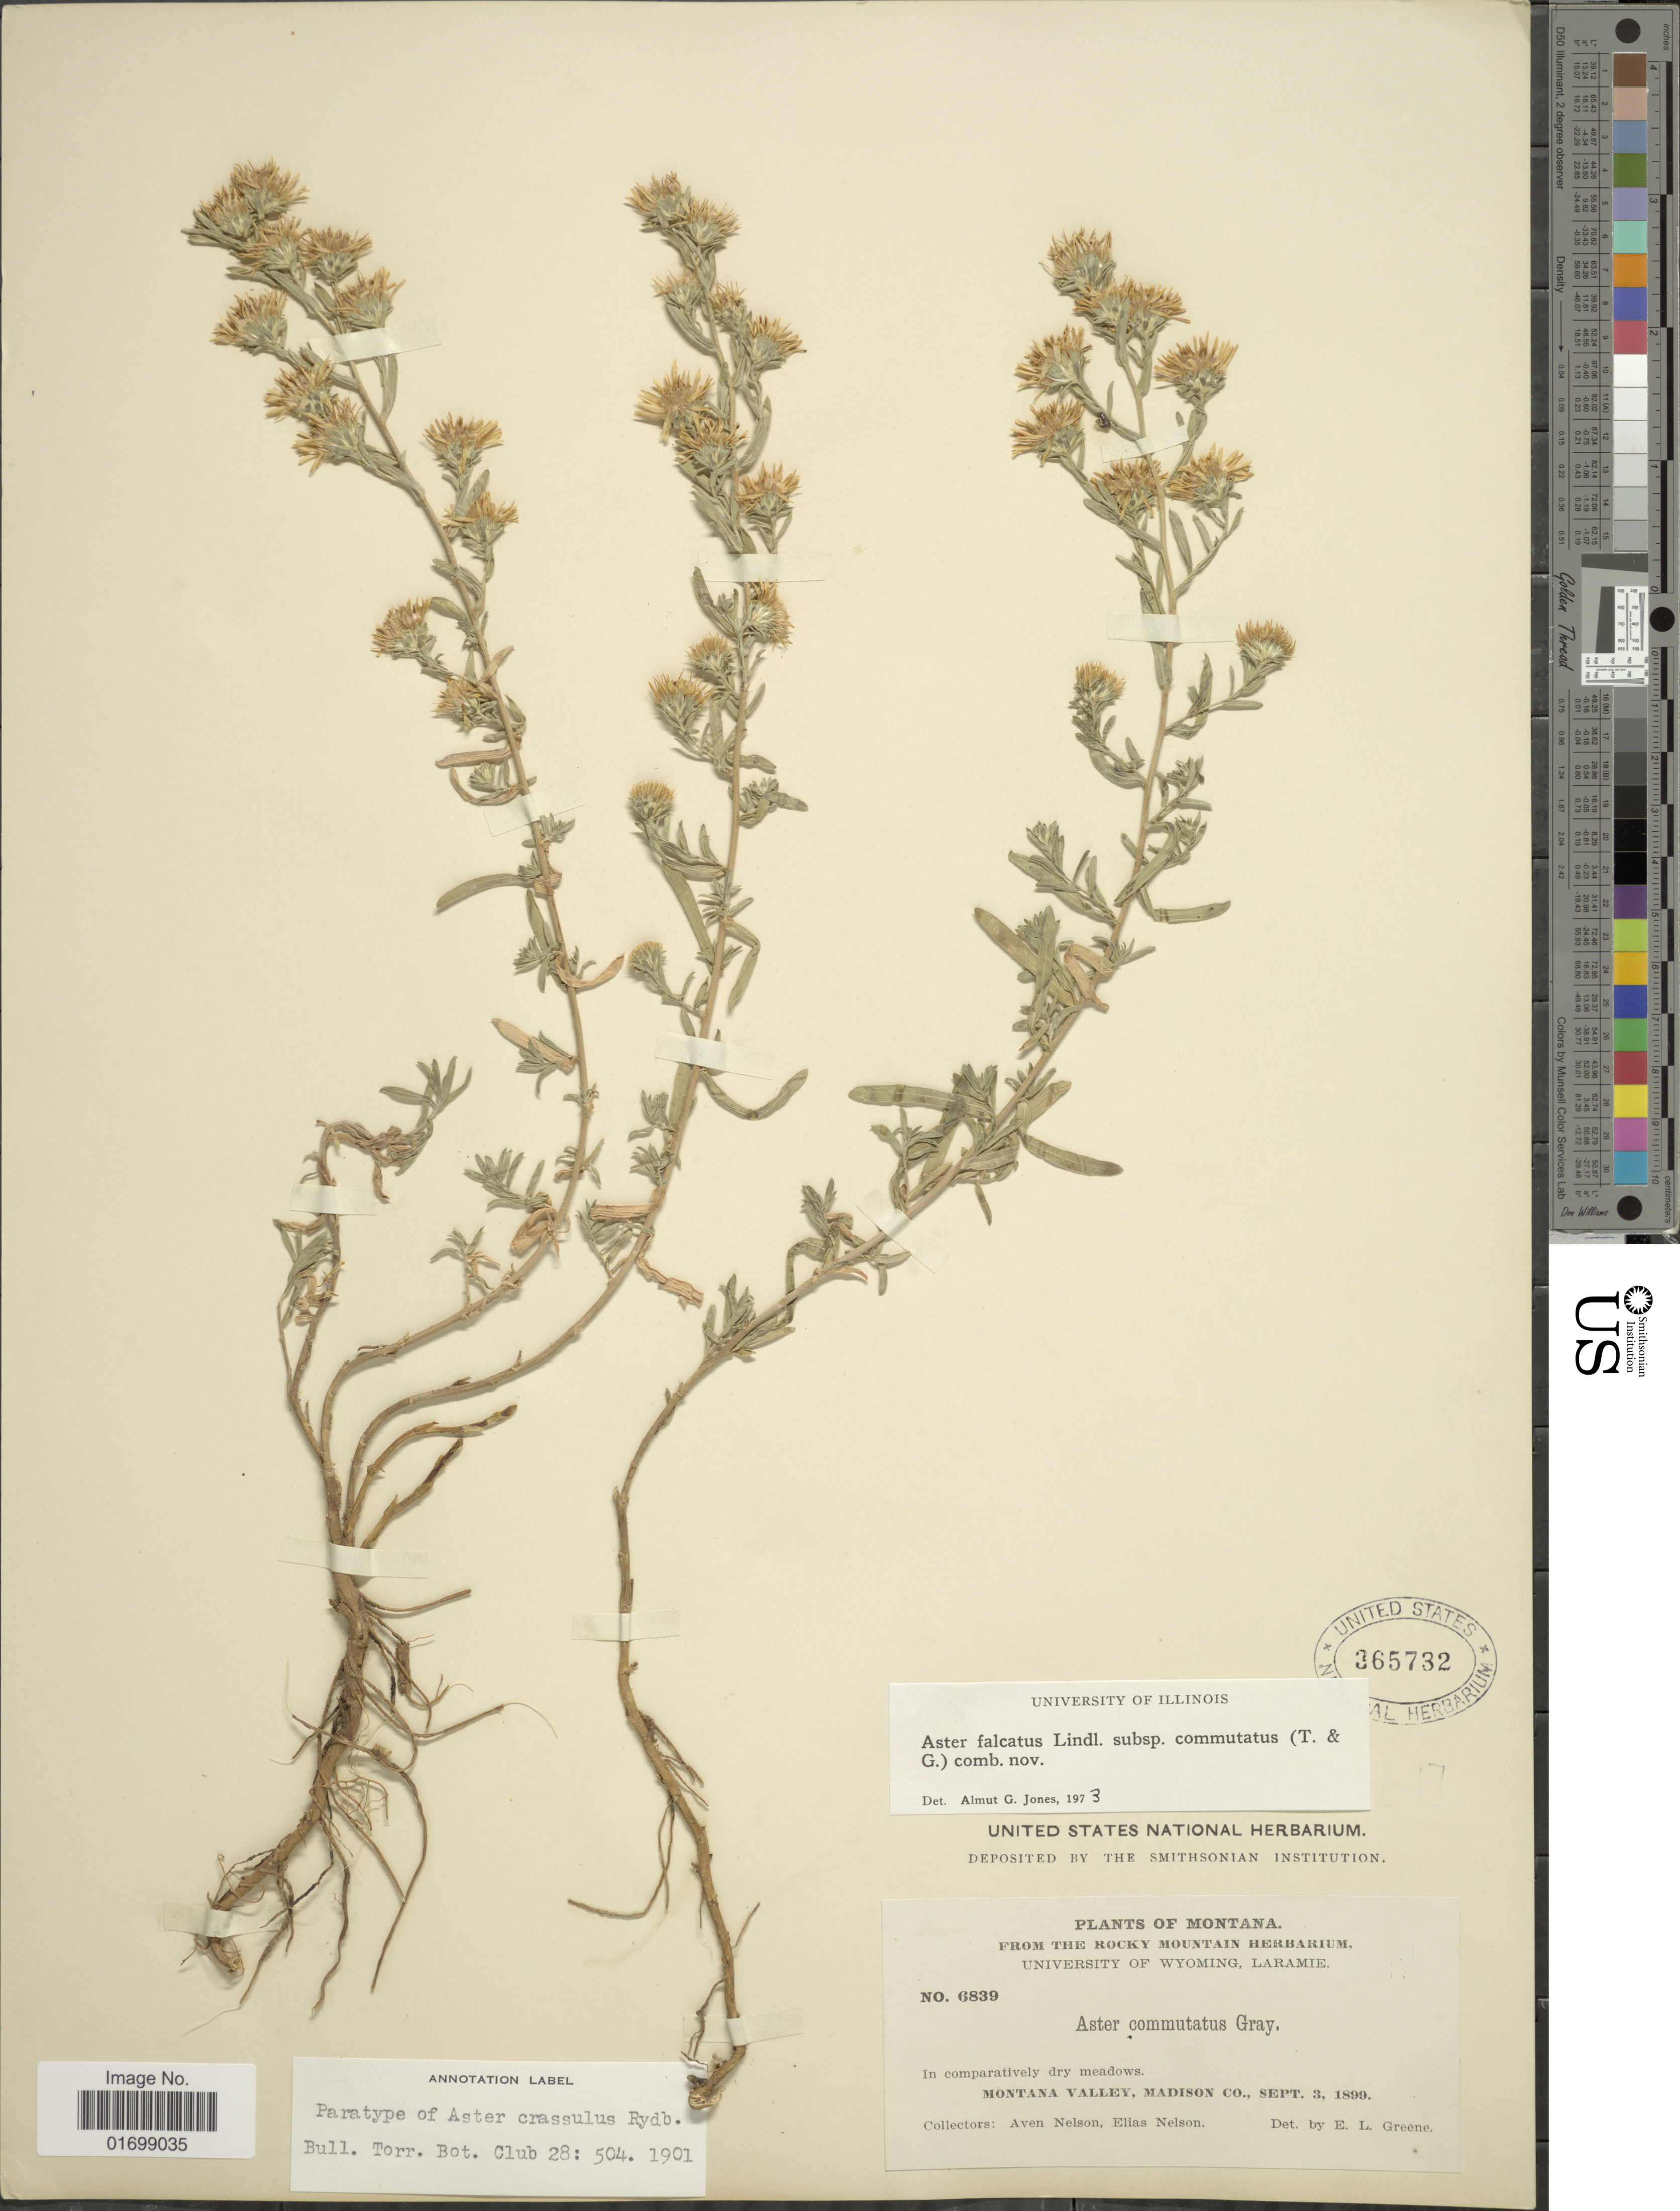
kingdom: Plantae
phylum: Tracheophyta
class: Magnoliopsida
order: Asterales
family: Asteraceae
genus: Symphyotrichum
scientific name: Symphyotrichum falcatum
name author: (Lindl. ex Lindl.) G.L. Nesom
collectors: A. Nelson & E. Nelson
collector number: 6839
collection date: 1899-09-03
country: United States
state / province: Montana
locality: Montana Valley, Madison Co.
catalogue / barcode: US 365732